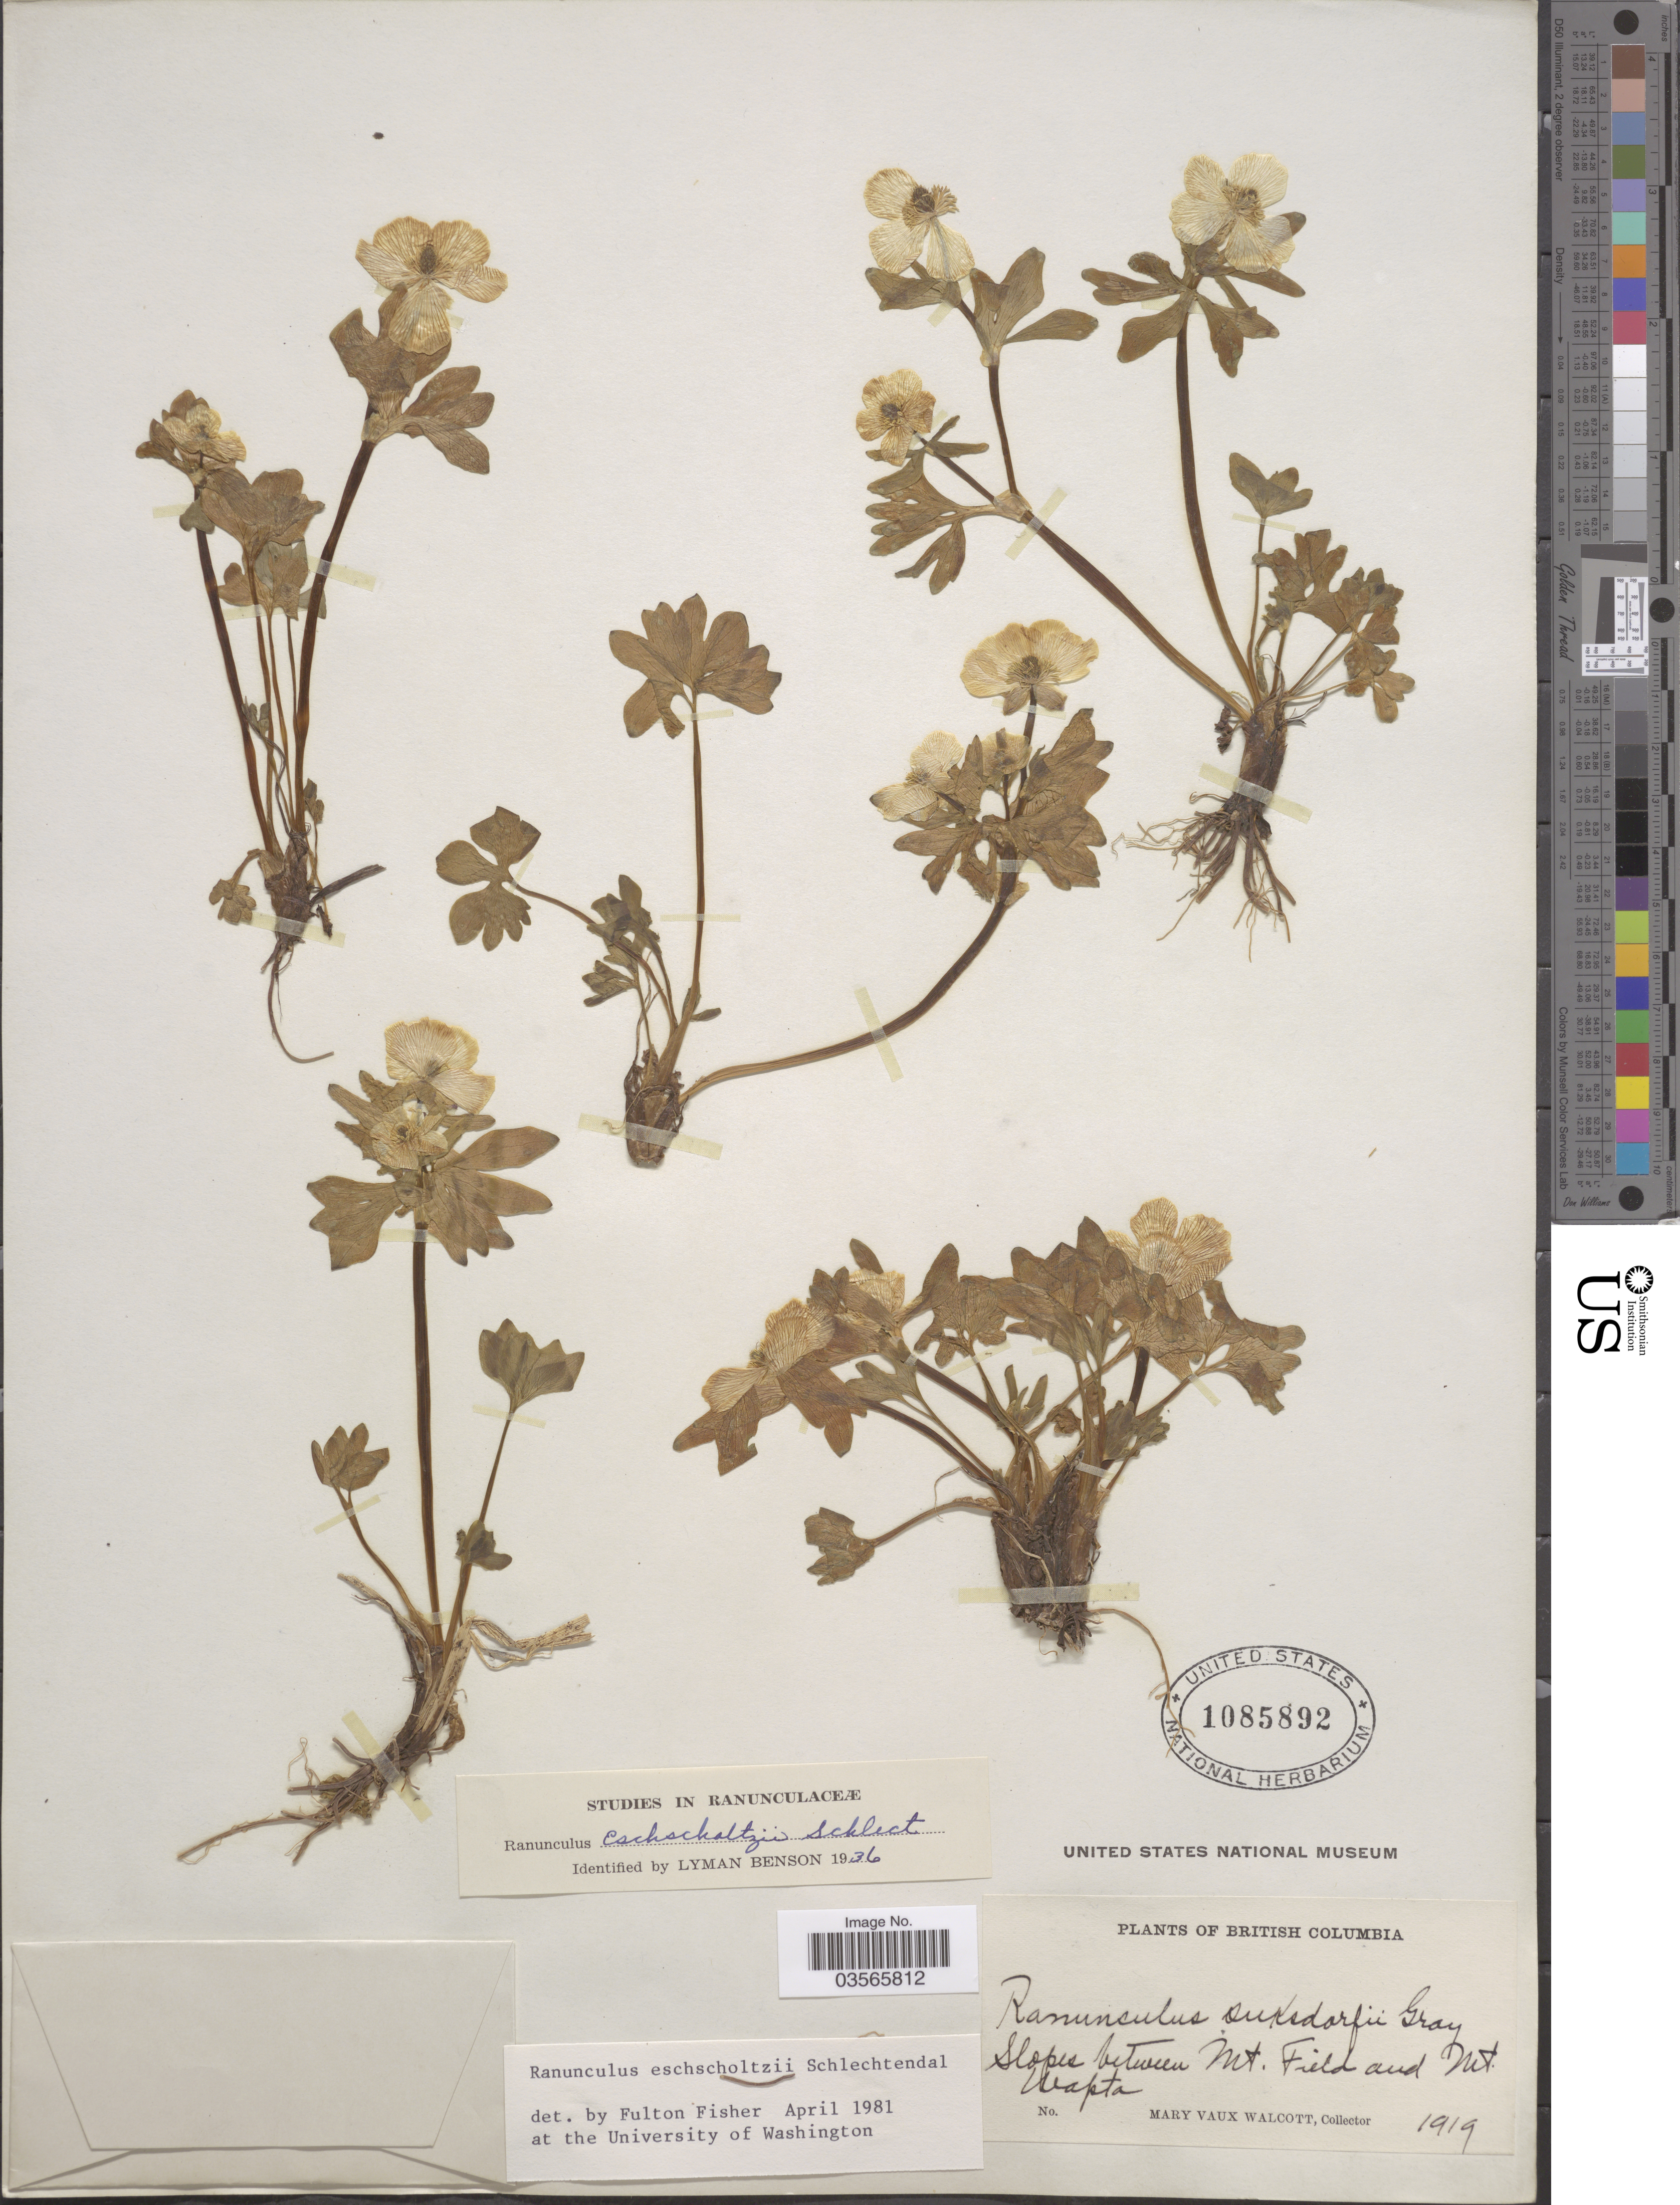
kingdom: Plantae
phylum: Tracheophyta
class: Magnoliopsida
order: Ranunculales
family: Ranunculaceae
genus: Ranunculus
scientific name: Ranunculus eschscholtzii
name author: Schltdl.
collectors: M. Walcott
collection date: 1919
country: Canada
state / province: British Columbia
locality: Slopes between Mt. Field and Mt. Wapta.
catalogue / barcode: US 1085892